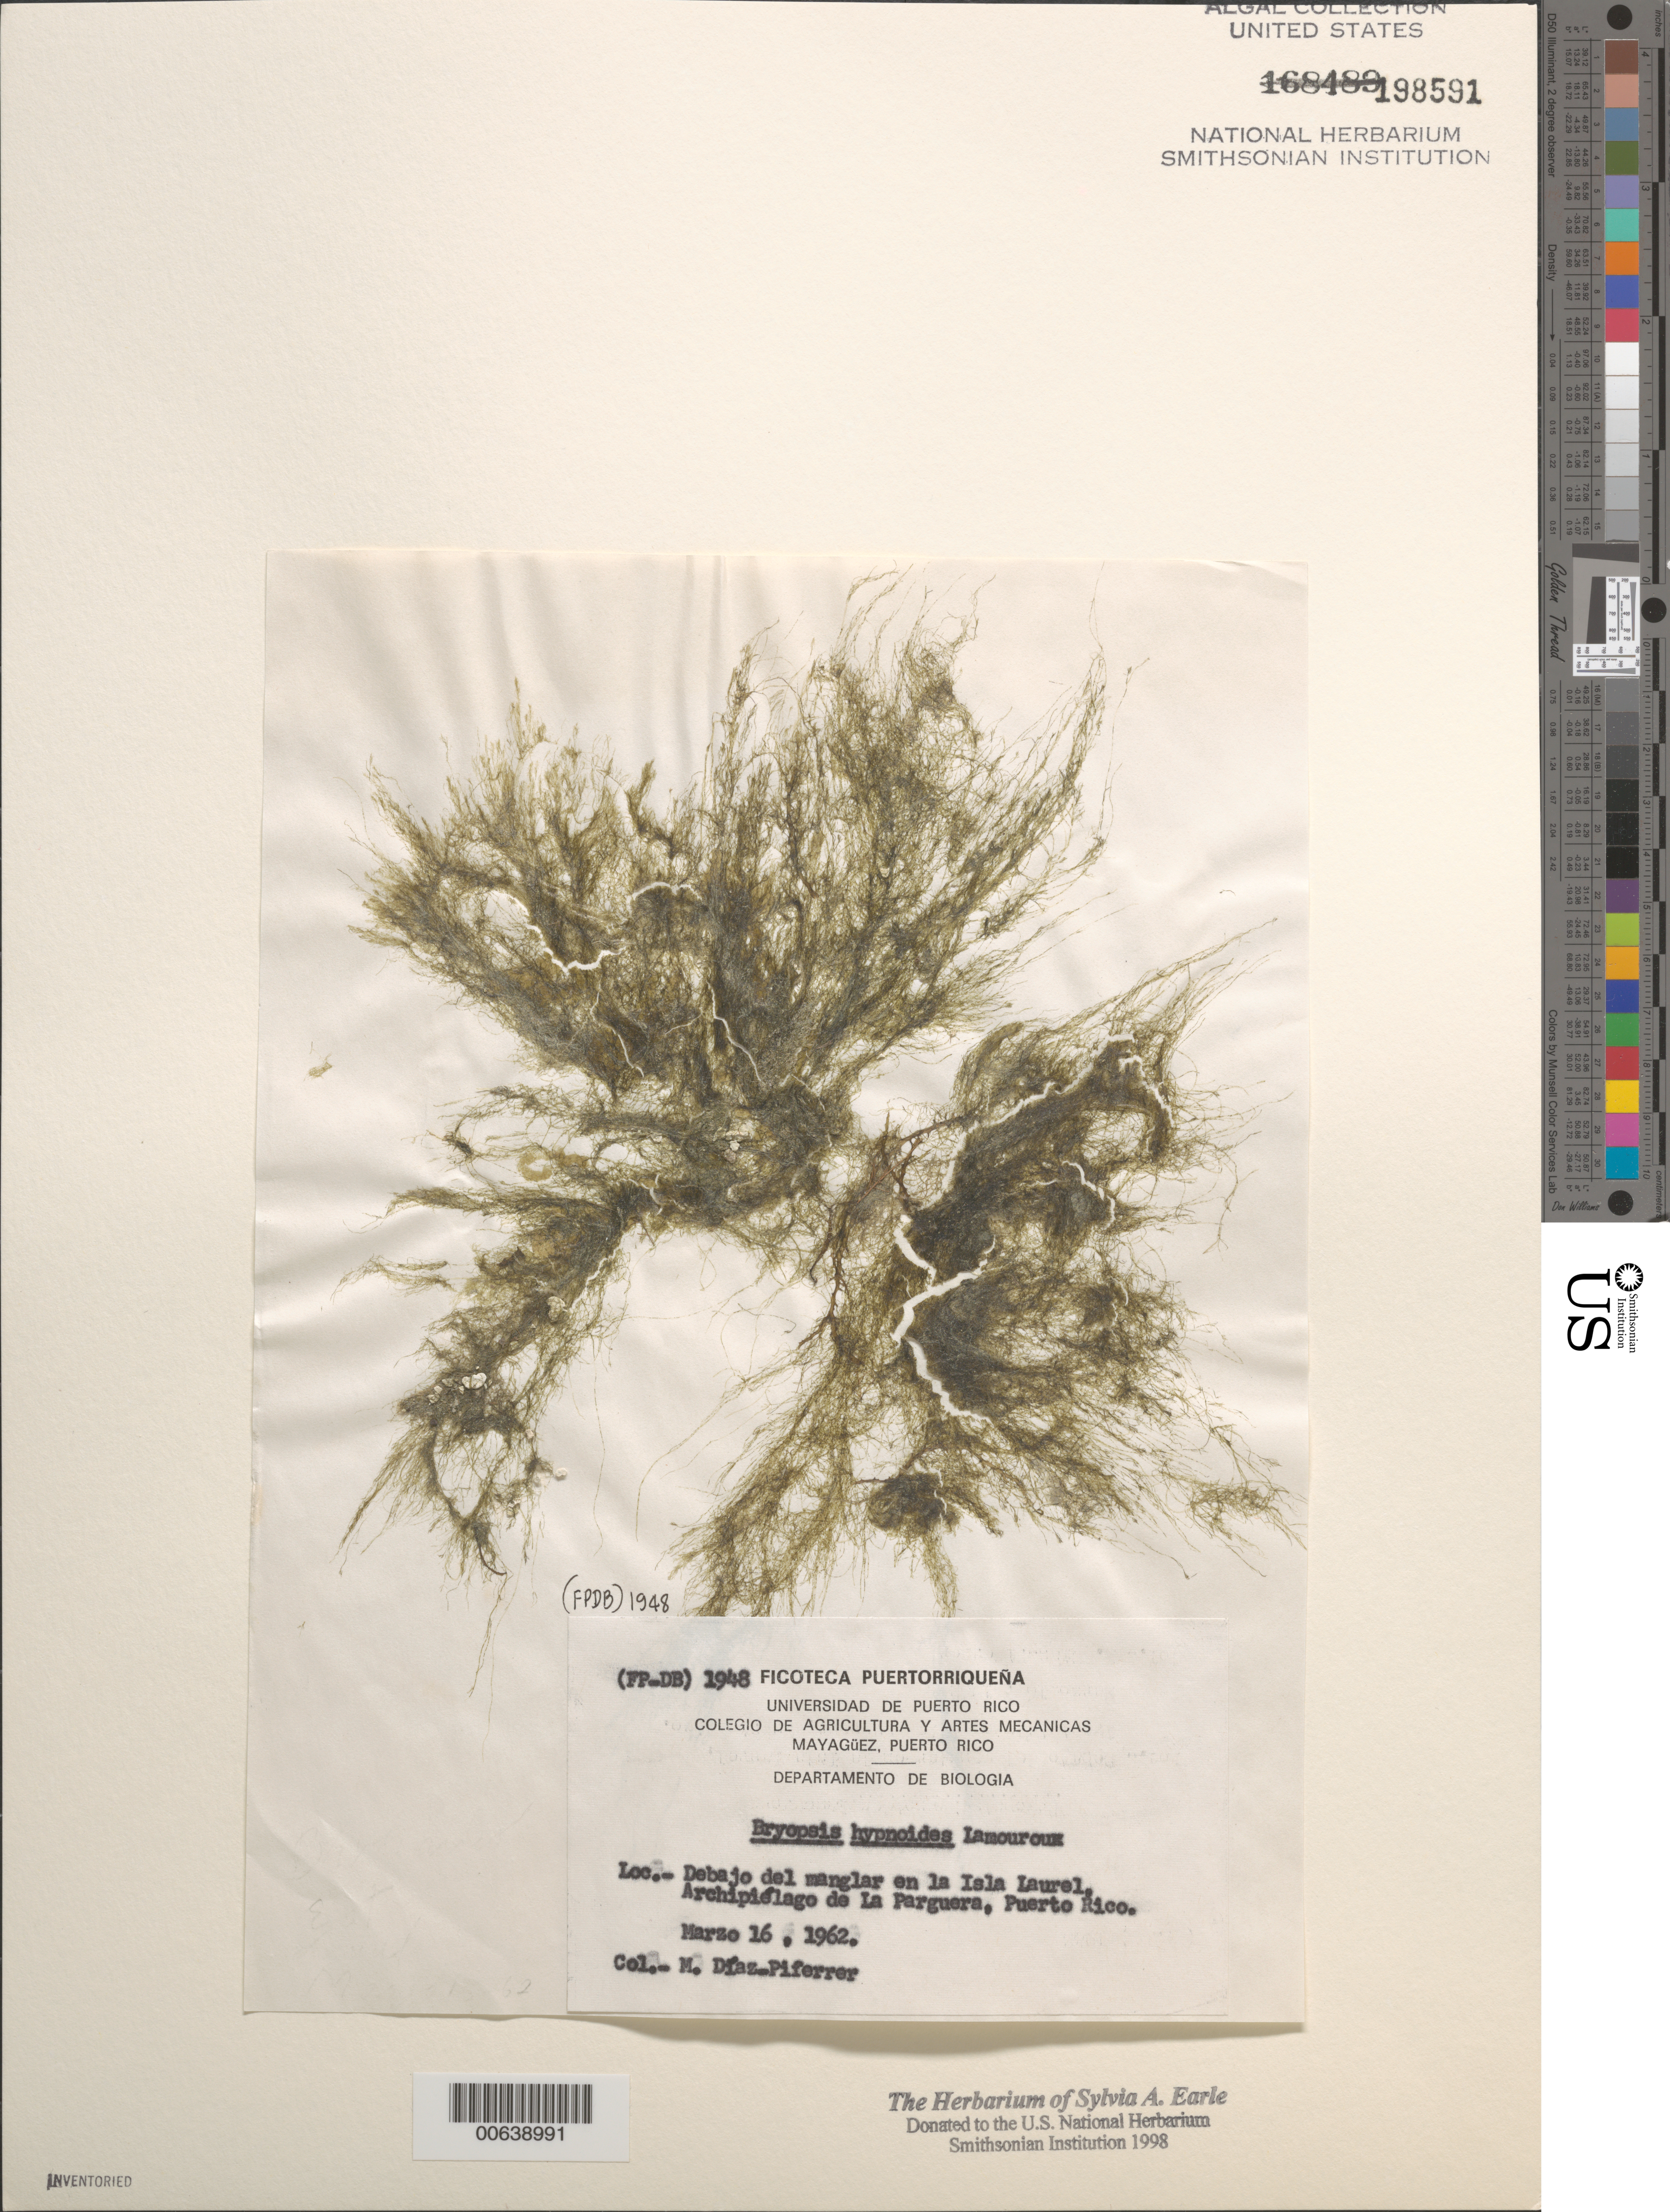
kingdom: Plantae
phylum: Chlorophyta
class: Ulvophyceae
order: Bryopsidales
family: Bryopsidaceae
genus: Bryopsis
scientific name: Bryopsis hypnoides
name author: J.V.Lamouroux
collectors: M. Diaz-Piferrer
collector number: (fp-db) 1948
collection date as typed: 16 Mar 1962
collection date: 1962-03-16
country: Puerto Rico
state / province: Lajas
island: Isla Laurel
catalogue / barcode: US 198591